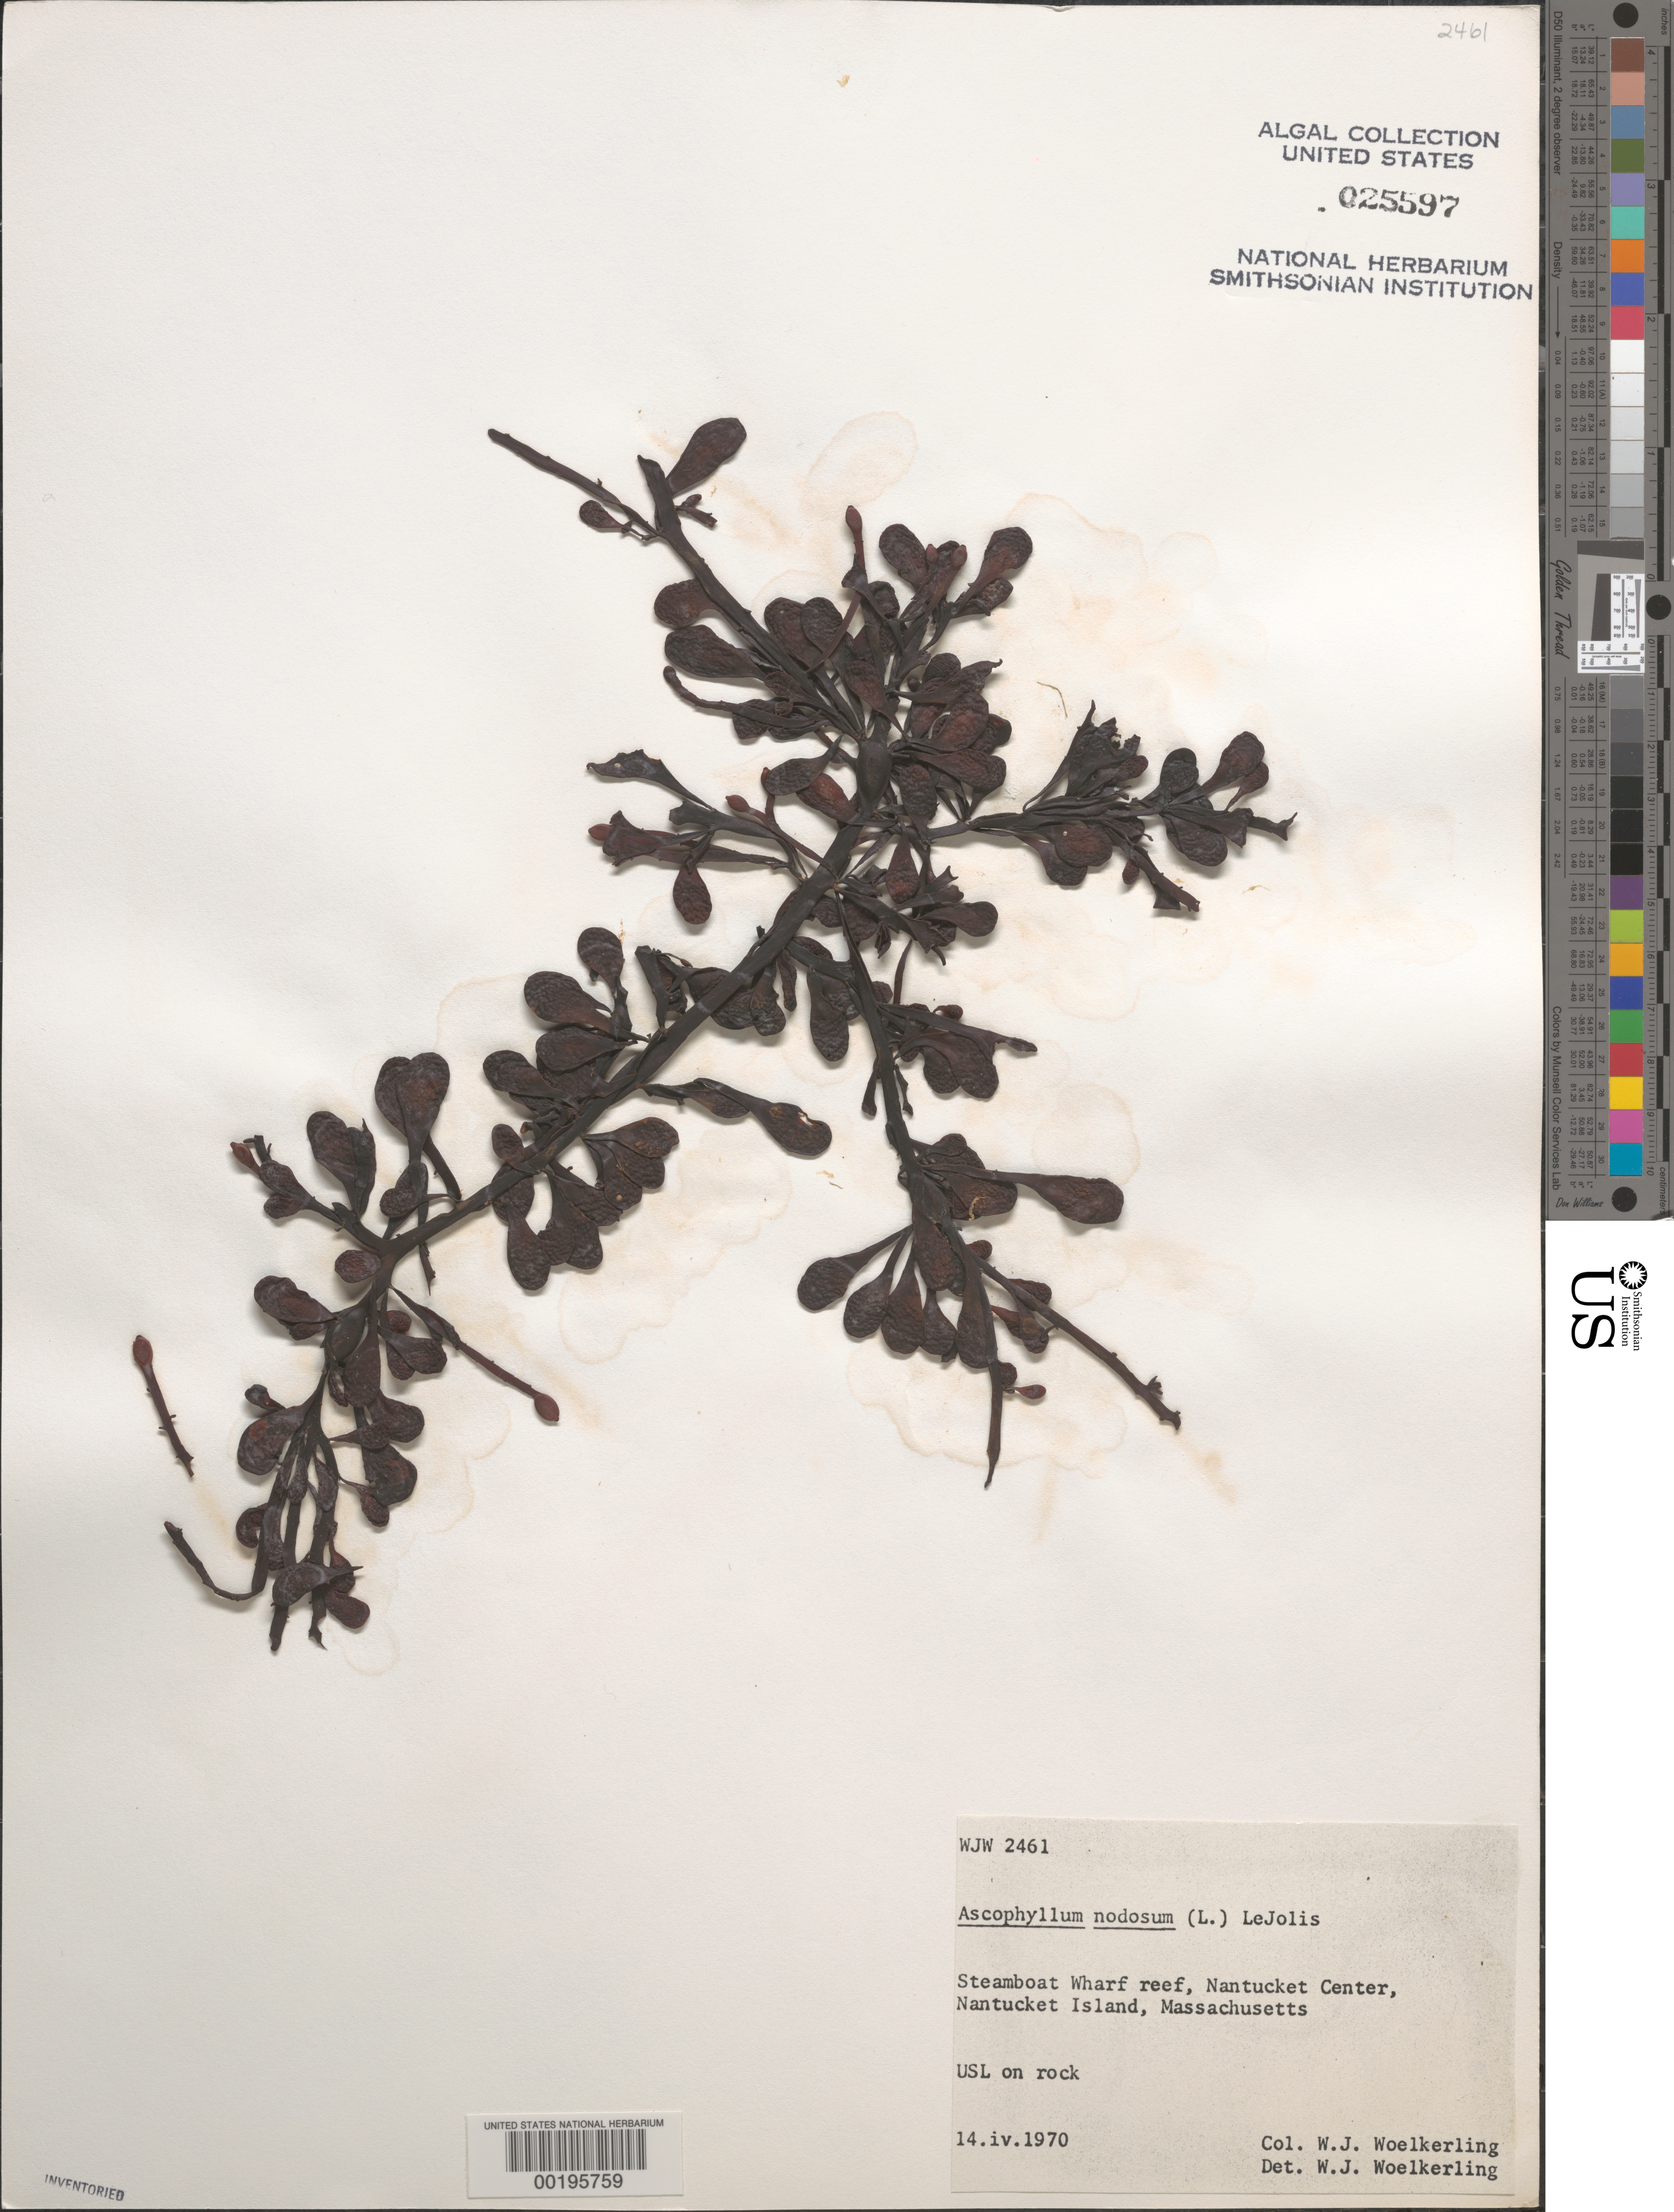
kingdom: Chromista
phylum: Ochrophyta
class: Phaeophyceae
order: Fucales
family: Fucaceae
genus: Ascophyllum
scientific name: Ascophyllum nodosum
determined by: Woelkerling, W. J.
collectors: W. Woelkerling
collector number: WJW 2461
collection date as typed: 14 Apr 1970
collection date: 1970-04-14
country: United States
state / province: Massachusetts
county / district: Nantucket County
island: Nantucket Island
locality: Nantucket Center, Steamboat Wharf Reef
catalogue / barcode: US 25597